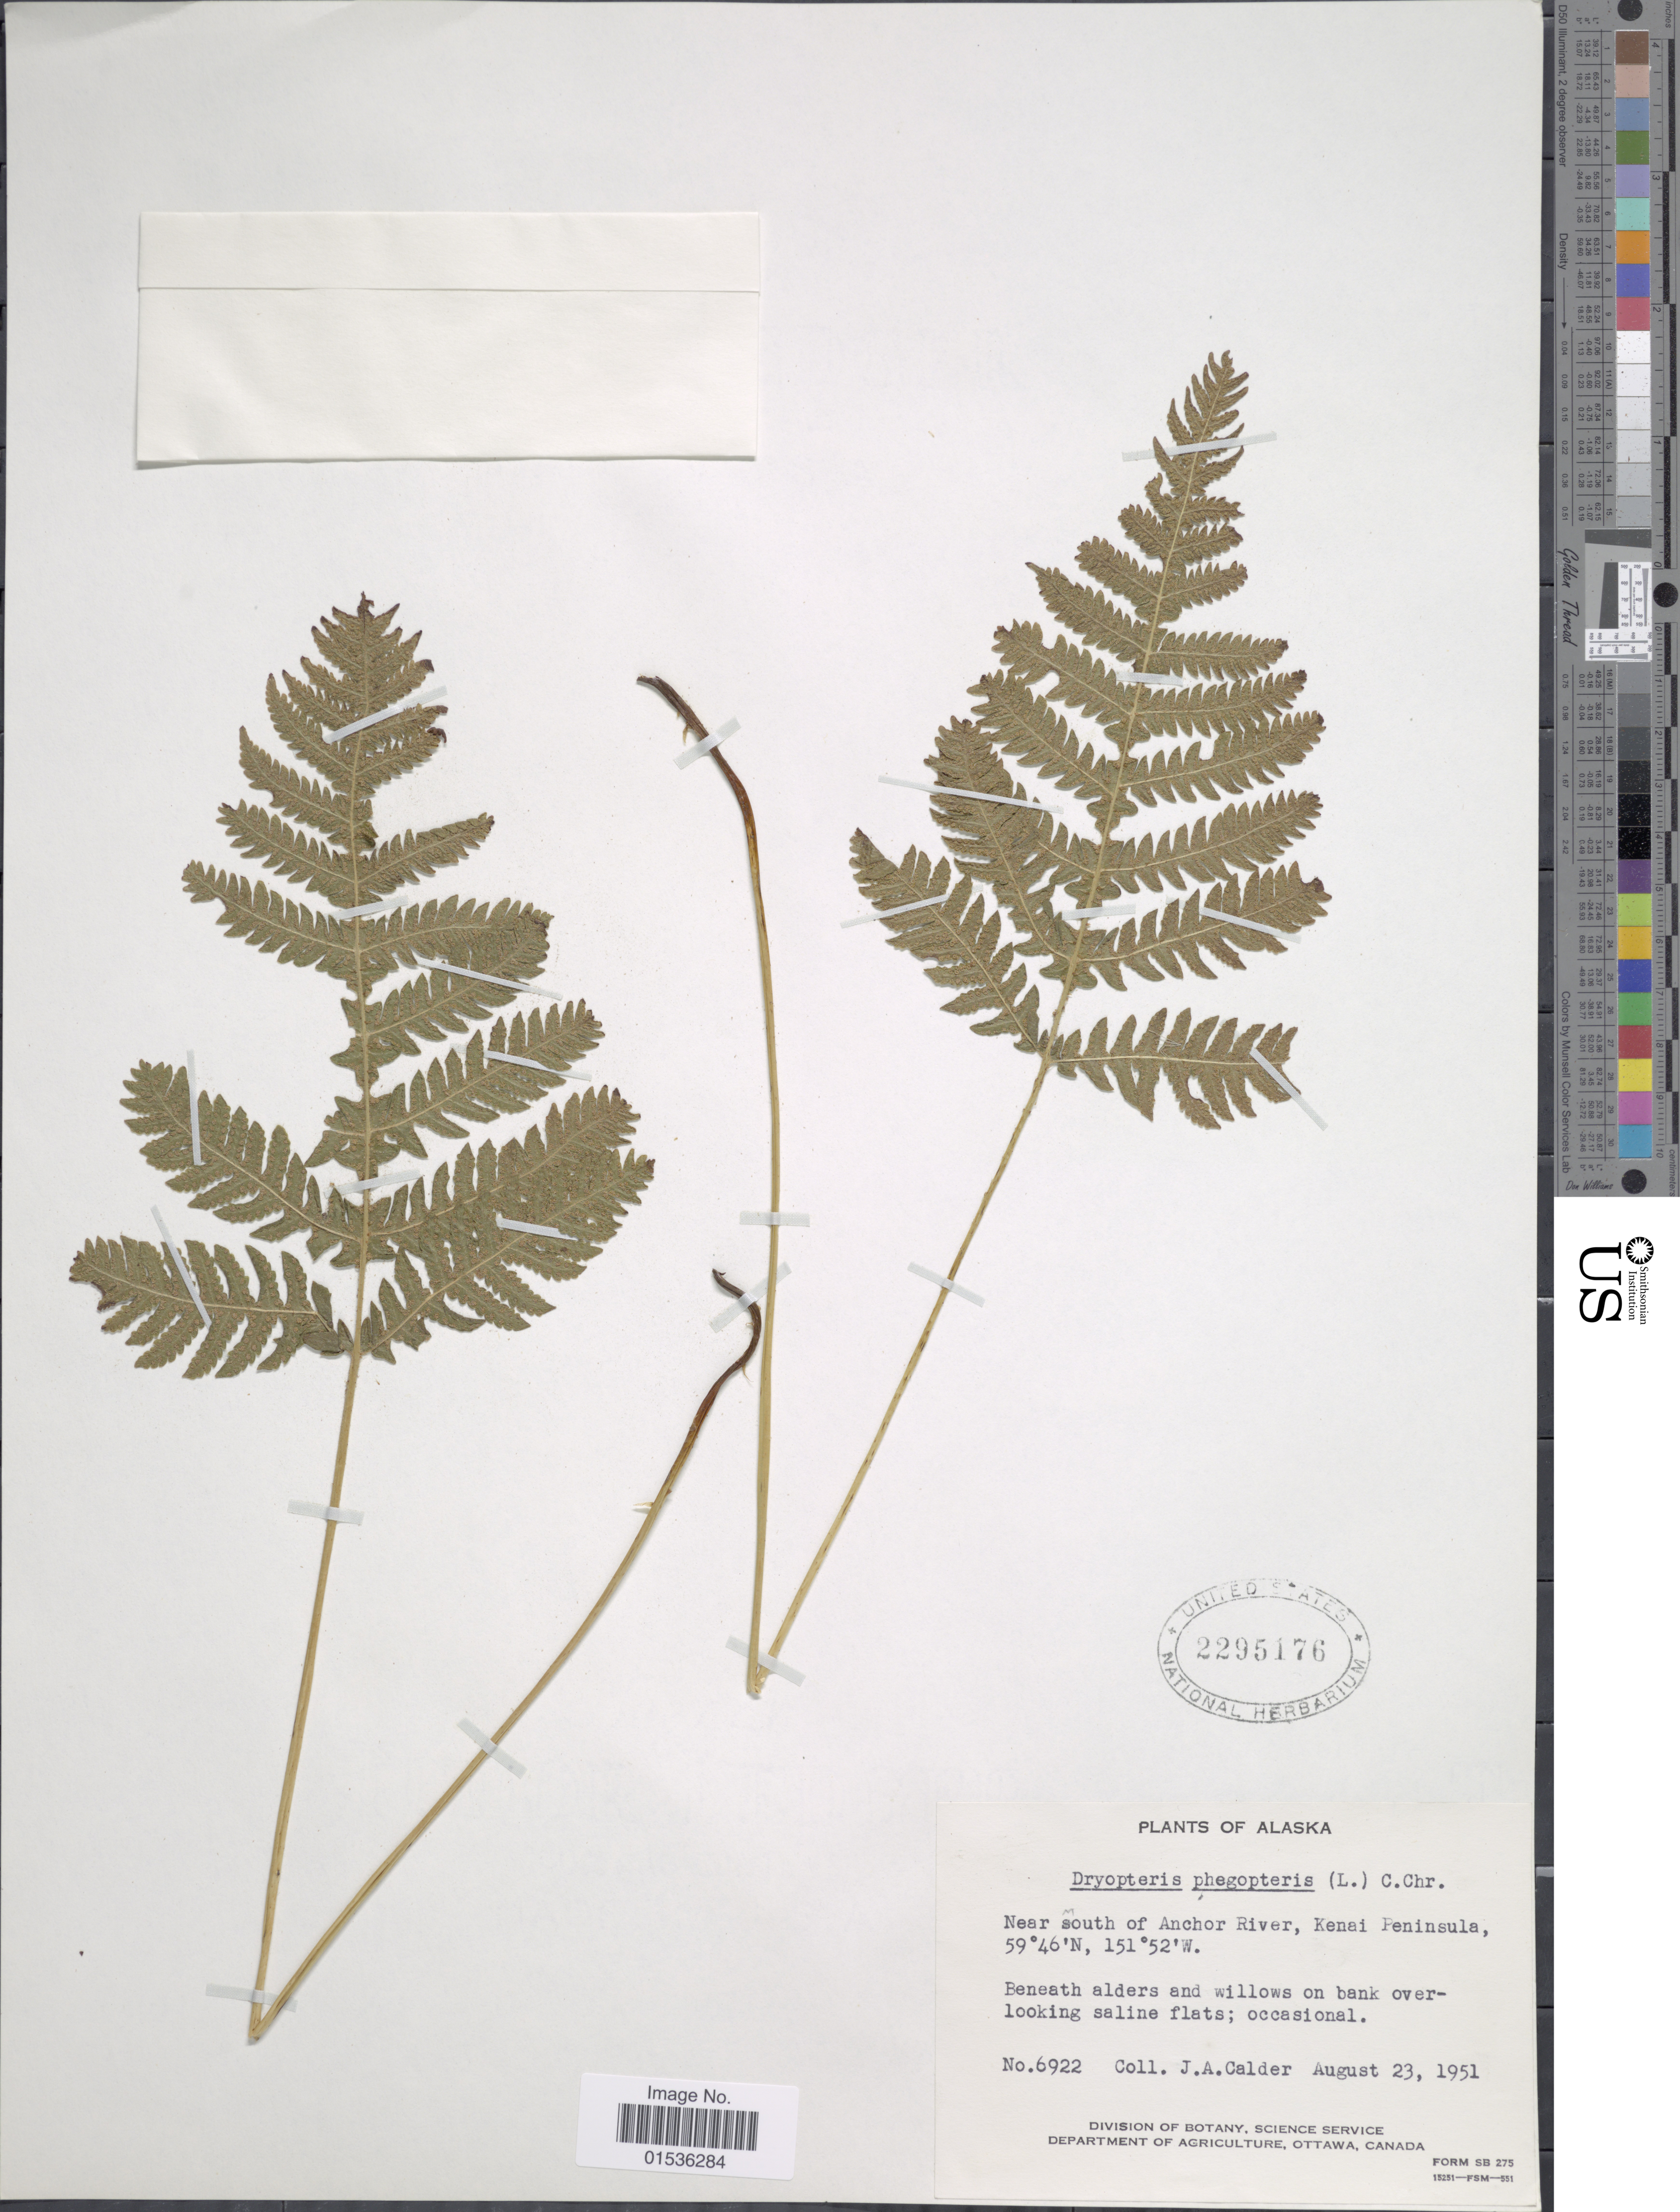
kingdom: Plantae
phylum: Tracheophyta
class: Polypodiopsida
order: Polypodiales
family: Thelypteridaceae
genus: Phegopteris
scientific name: Phegopteris connectilis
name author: (Michx.) Watt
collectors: J. A. Calder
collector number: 6922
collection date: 1951-08-23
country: United States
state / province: Alaska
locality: Alaska, Near south of Anchor River, Kenai Peninsula.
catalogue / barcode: US 2295176